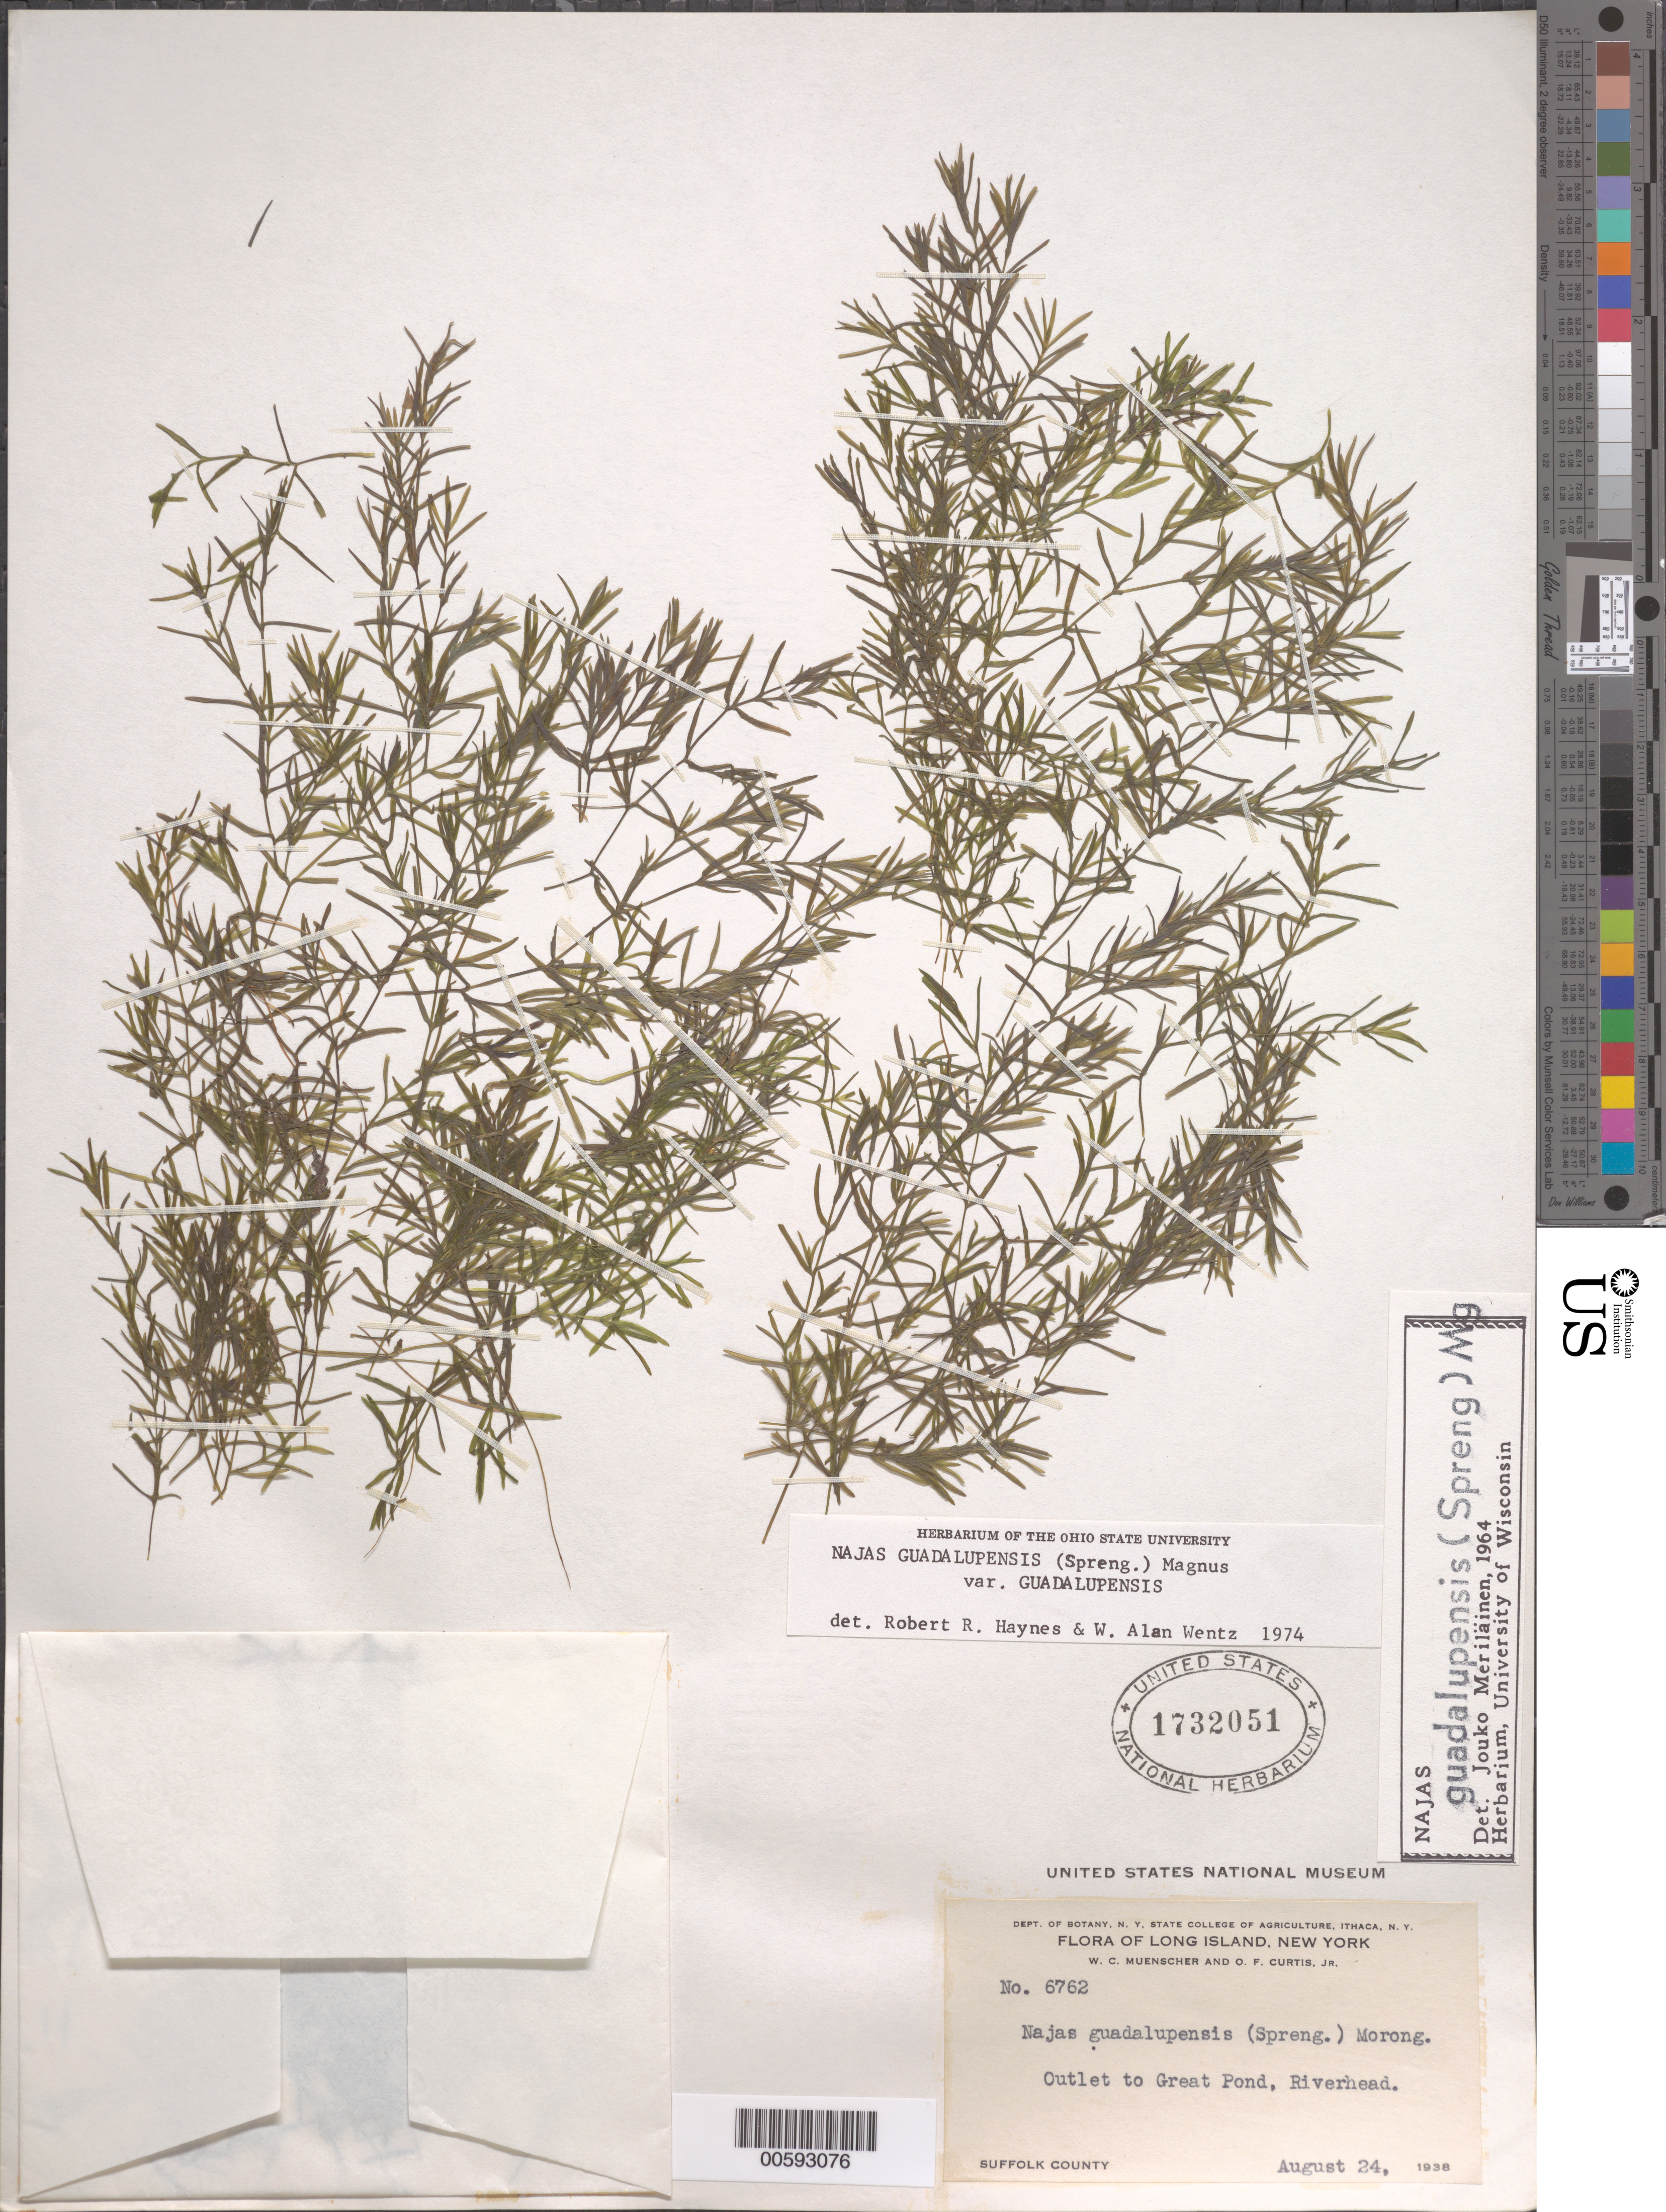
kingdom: Plantae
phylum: Tracheophyta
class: Liliopsida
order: Alismatales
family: Hydrocharitaceae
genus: Najas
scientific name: Najas guadalupensis var. guadalupensis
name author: (Spreng.) Magnus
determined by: Haynes, R. R.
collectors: W. Muenscher & O. Curtis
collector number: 6762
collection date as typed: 24 Aug 1938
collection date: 1938-08-24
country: United States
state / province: New York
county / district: Suffolk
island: Long Island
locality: Great Pond, Riverhead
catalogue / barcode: US 1732051